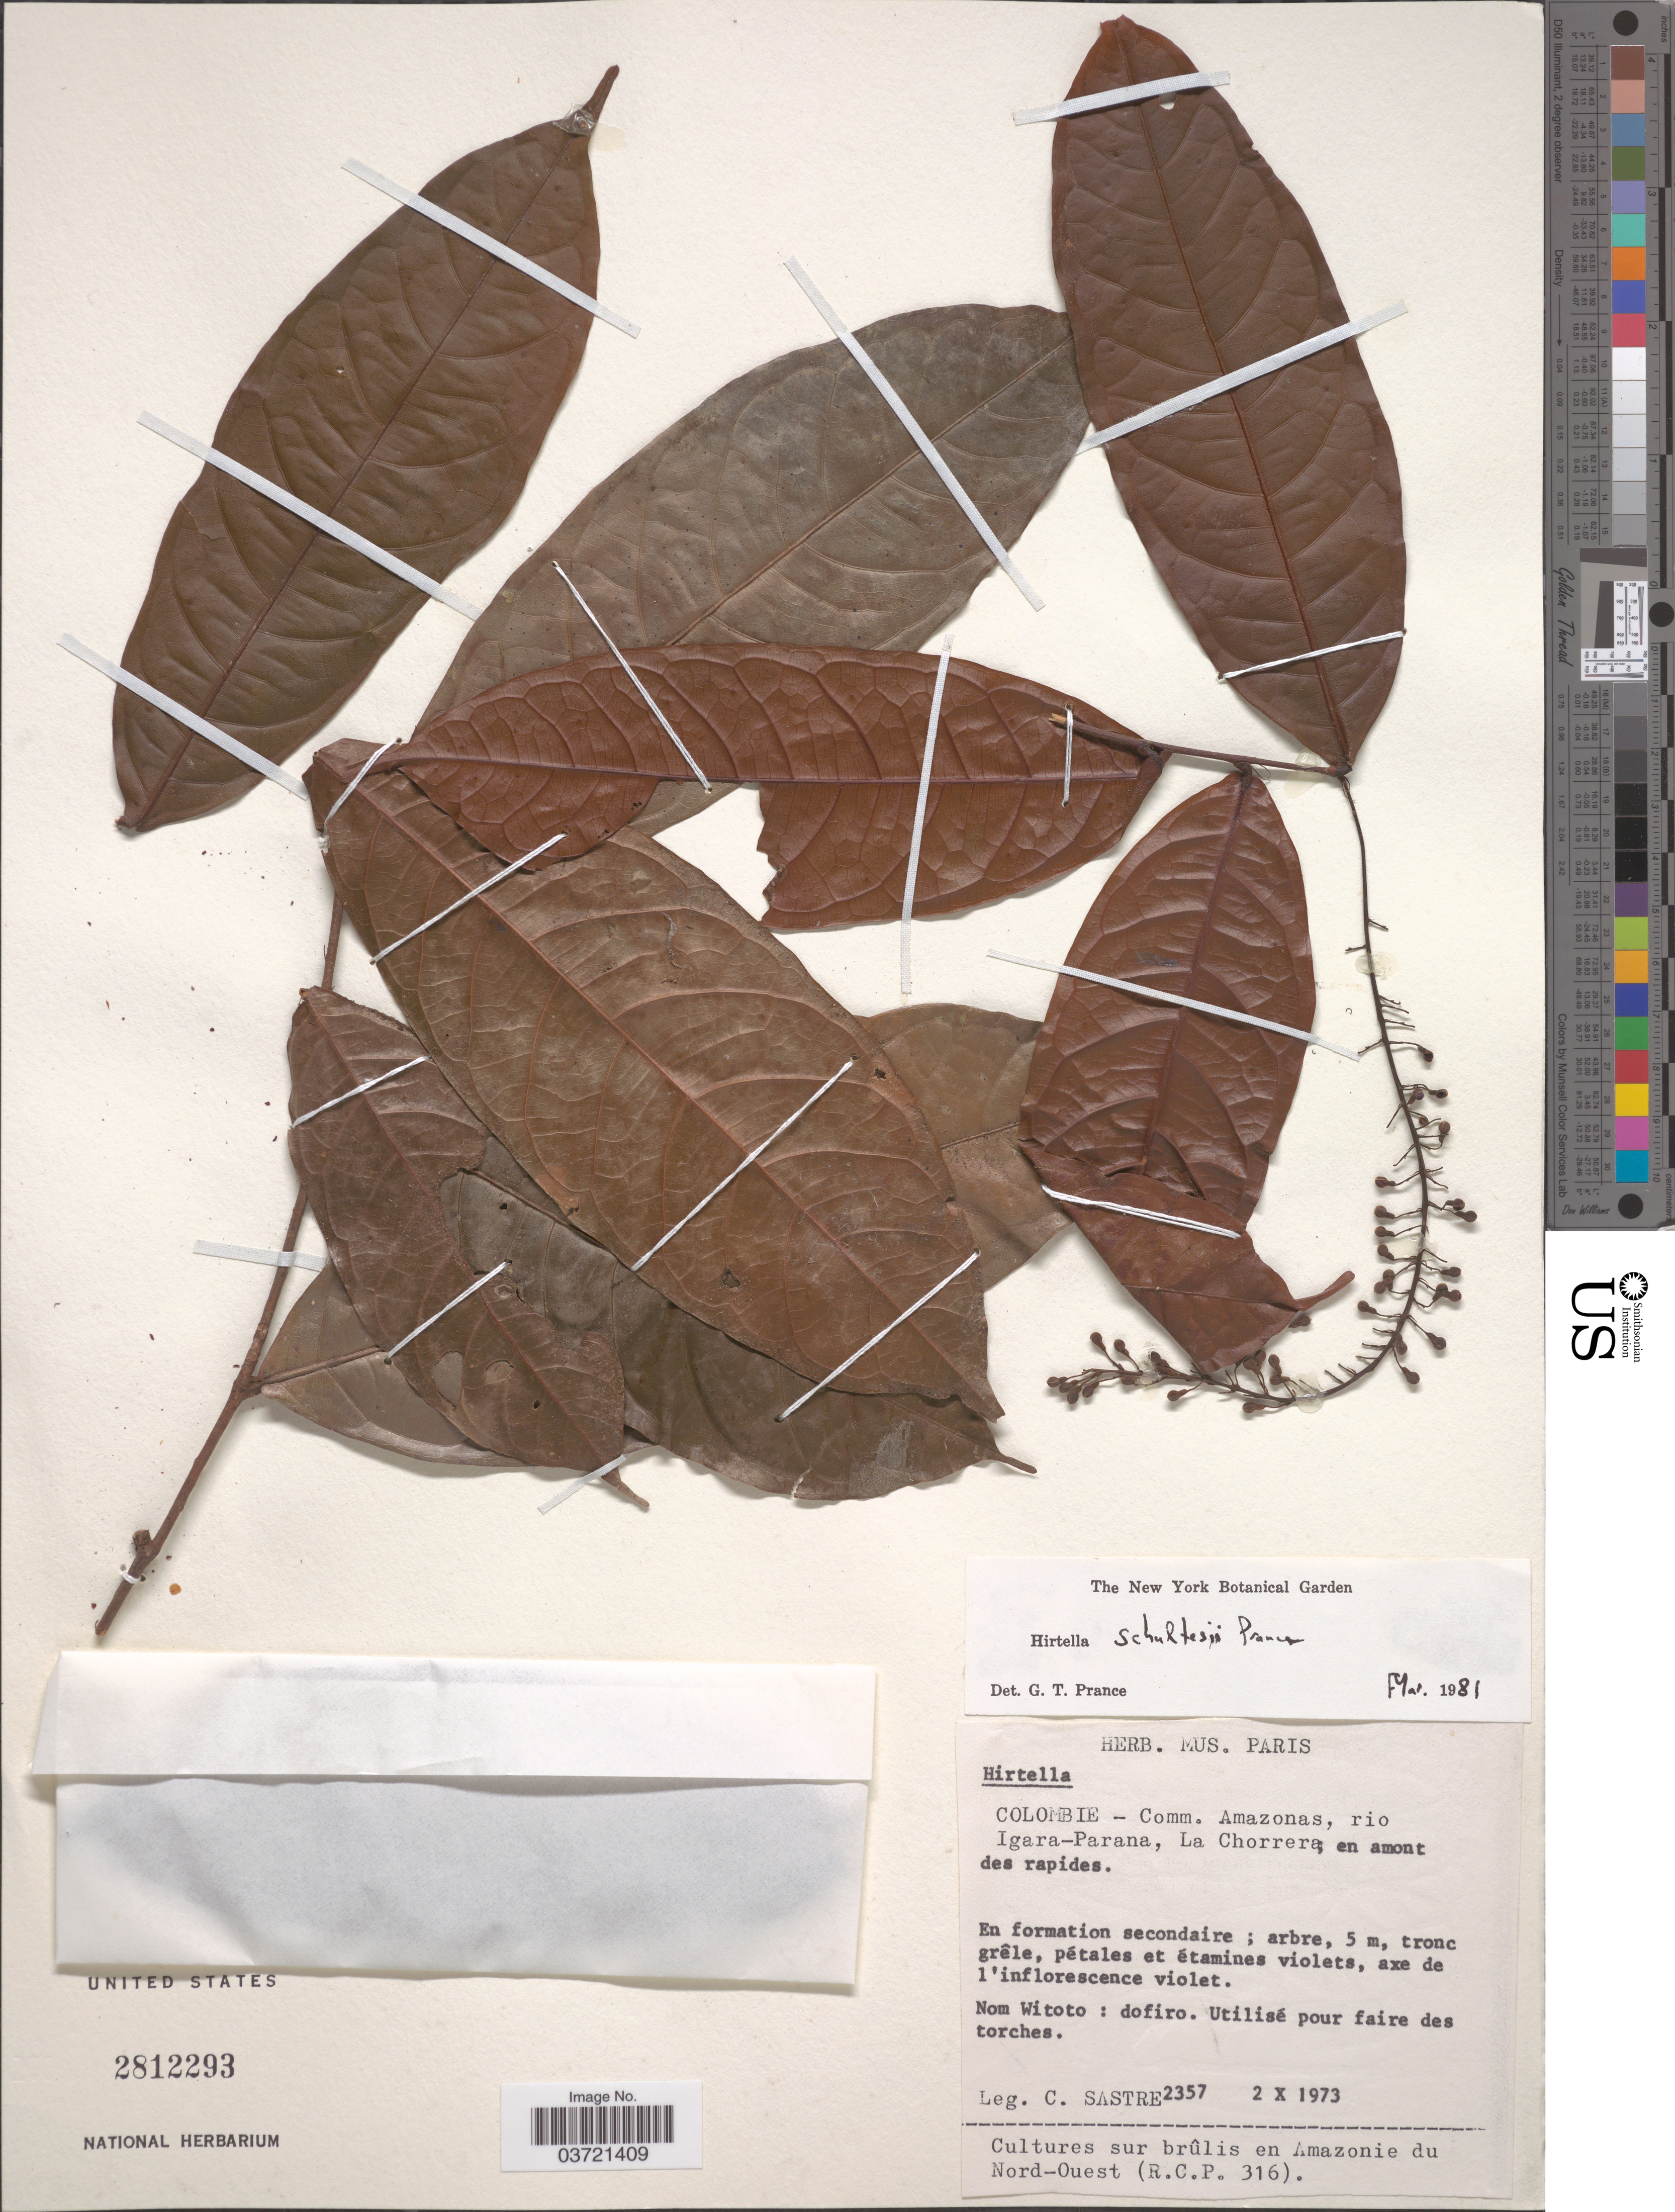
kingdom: Plantae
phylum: Tracheophyta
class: Magnoliopsida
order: Malpighiales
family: Chrysobalanaceae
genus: Hirtella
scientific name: Hirtella schultesii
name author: Prance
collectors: C. Sastre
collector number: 2357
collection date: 1973-10-02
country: Colombia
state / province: Amazônas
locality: Comm. Amazonas, rio Igara-Parana, La Chorrera.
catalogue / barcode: US 2812293